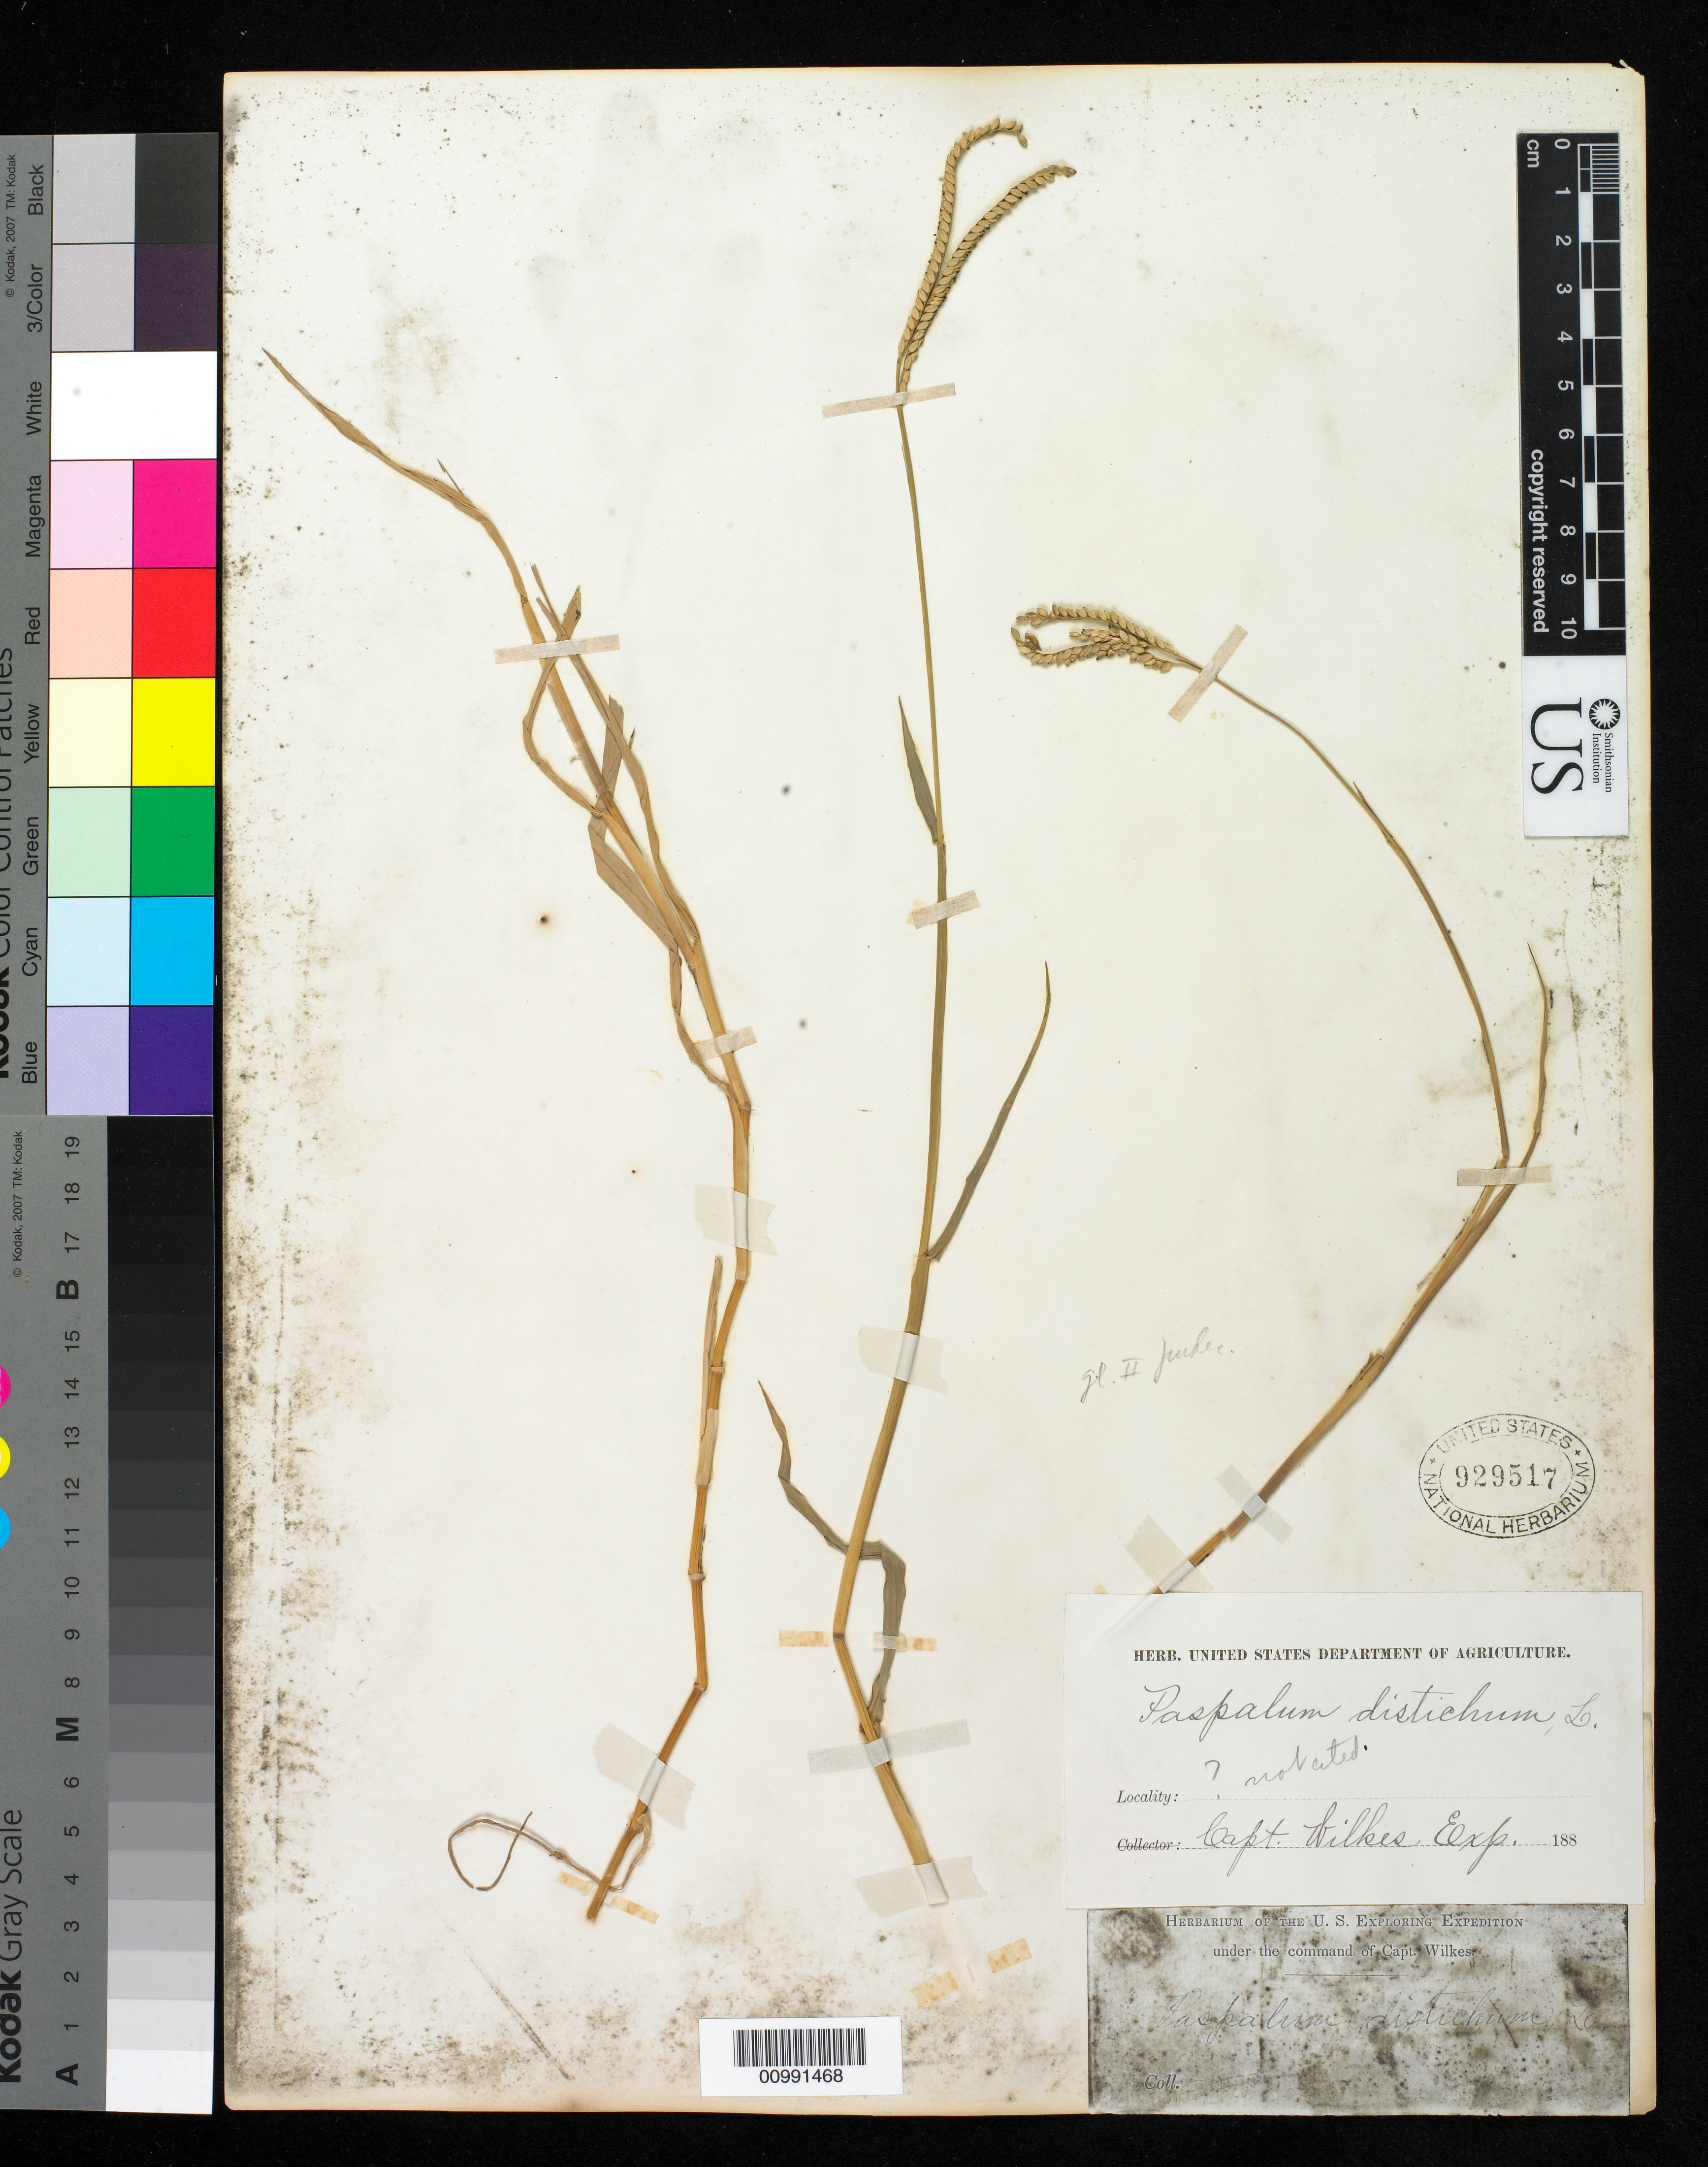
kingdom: Plantae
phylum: Tracheophyta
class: Liliopsida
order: Poales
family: Poaceae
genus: Paspalum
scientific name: Paspalum distichum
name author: L.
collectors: Wilkes Explor. Exped.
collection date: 1838/1842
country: Peru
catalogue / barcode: US 929517